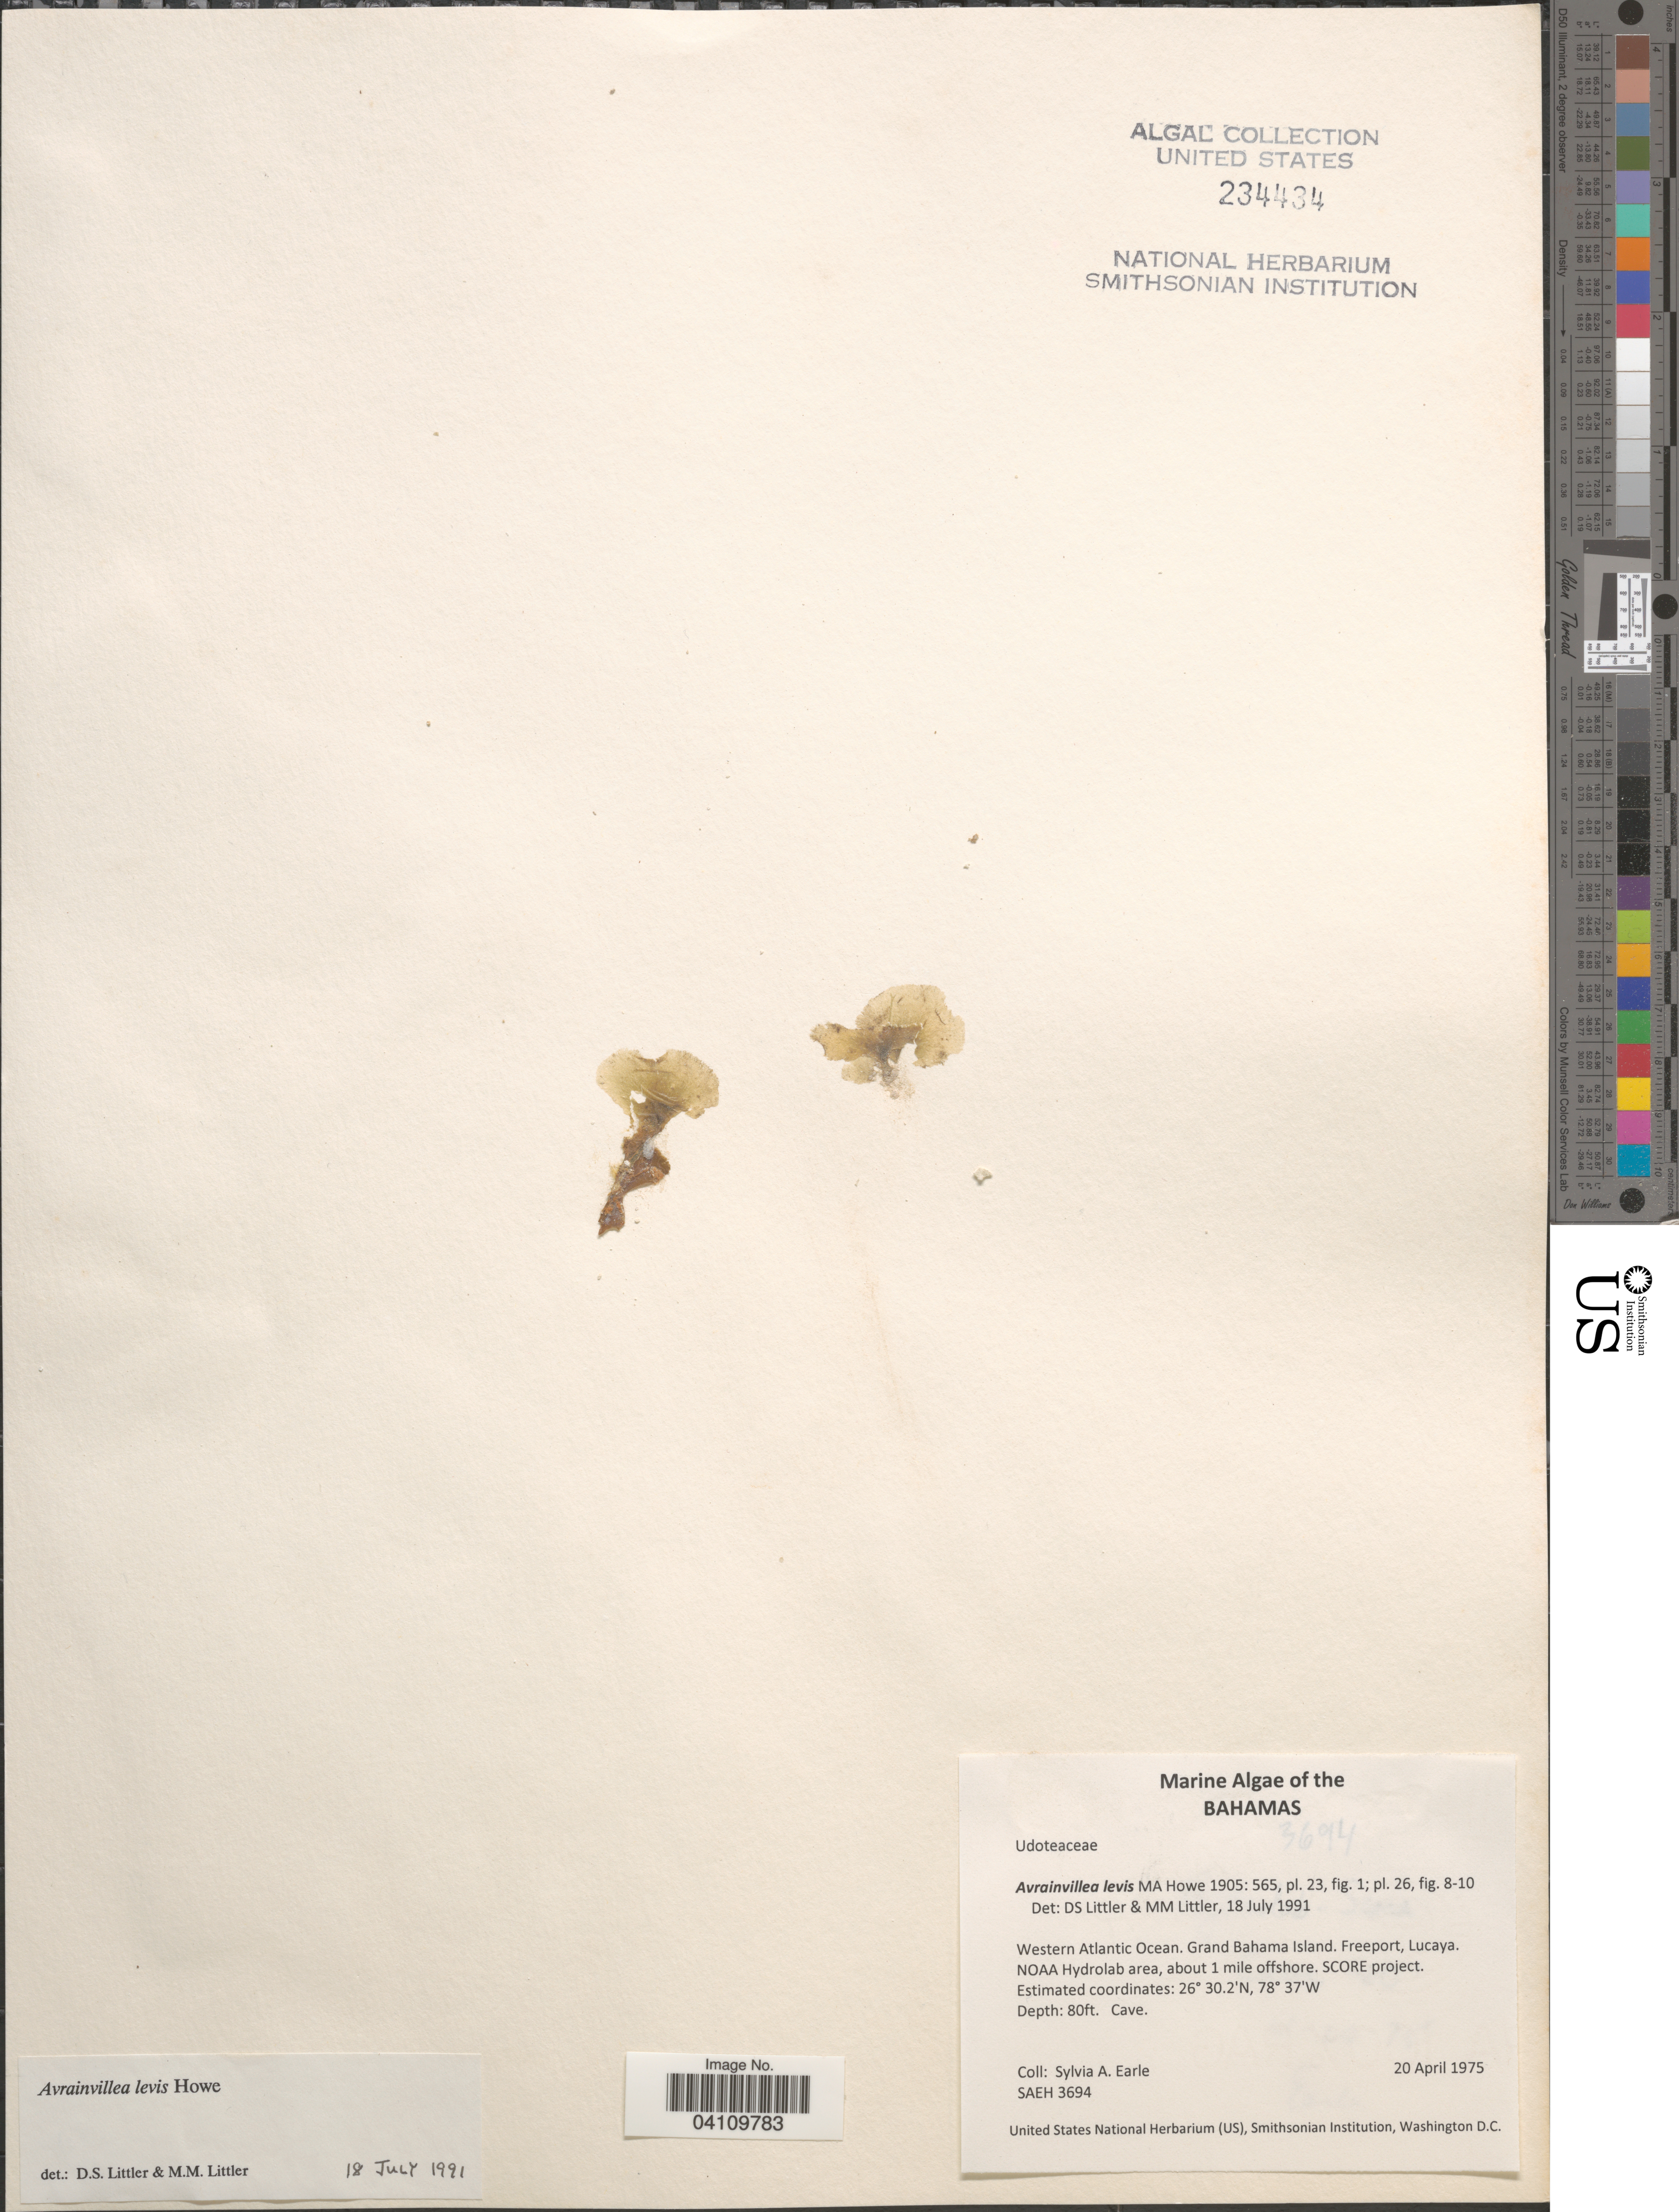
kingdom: Plantae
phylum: Chlorophyta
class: Ulvophyceae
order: Bryopsidales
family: Dichotomosiphonaceae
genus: Avrainvillea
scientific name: Avrainvillea levis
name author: M. Howe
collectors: S. A. Earle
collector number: SAEH 3694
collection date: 1975-04-20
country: Bahamas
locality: Western Atlantic Ocean. Grand Bahama Island. Freeport, Lucaya. NOAA Hydrolab area, about 1 mile offshore. SCORE project.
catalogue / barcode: US 234434